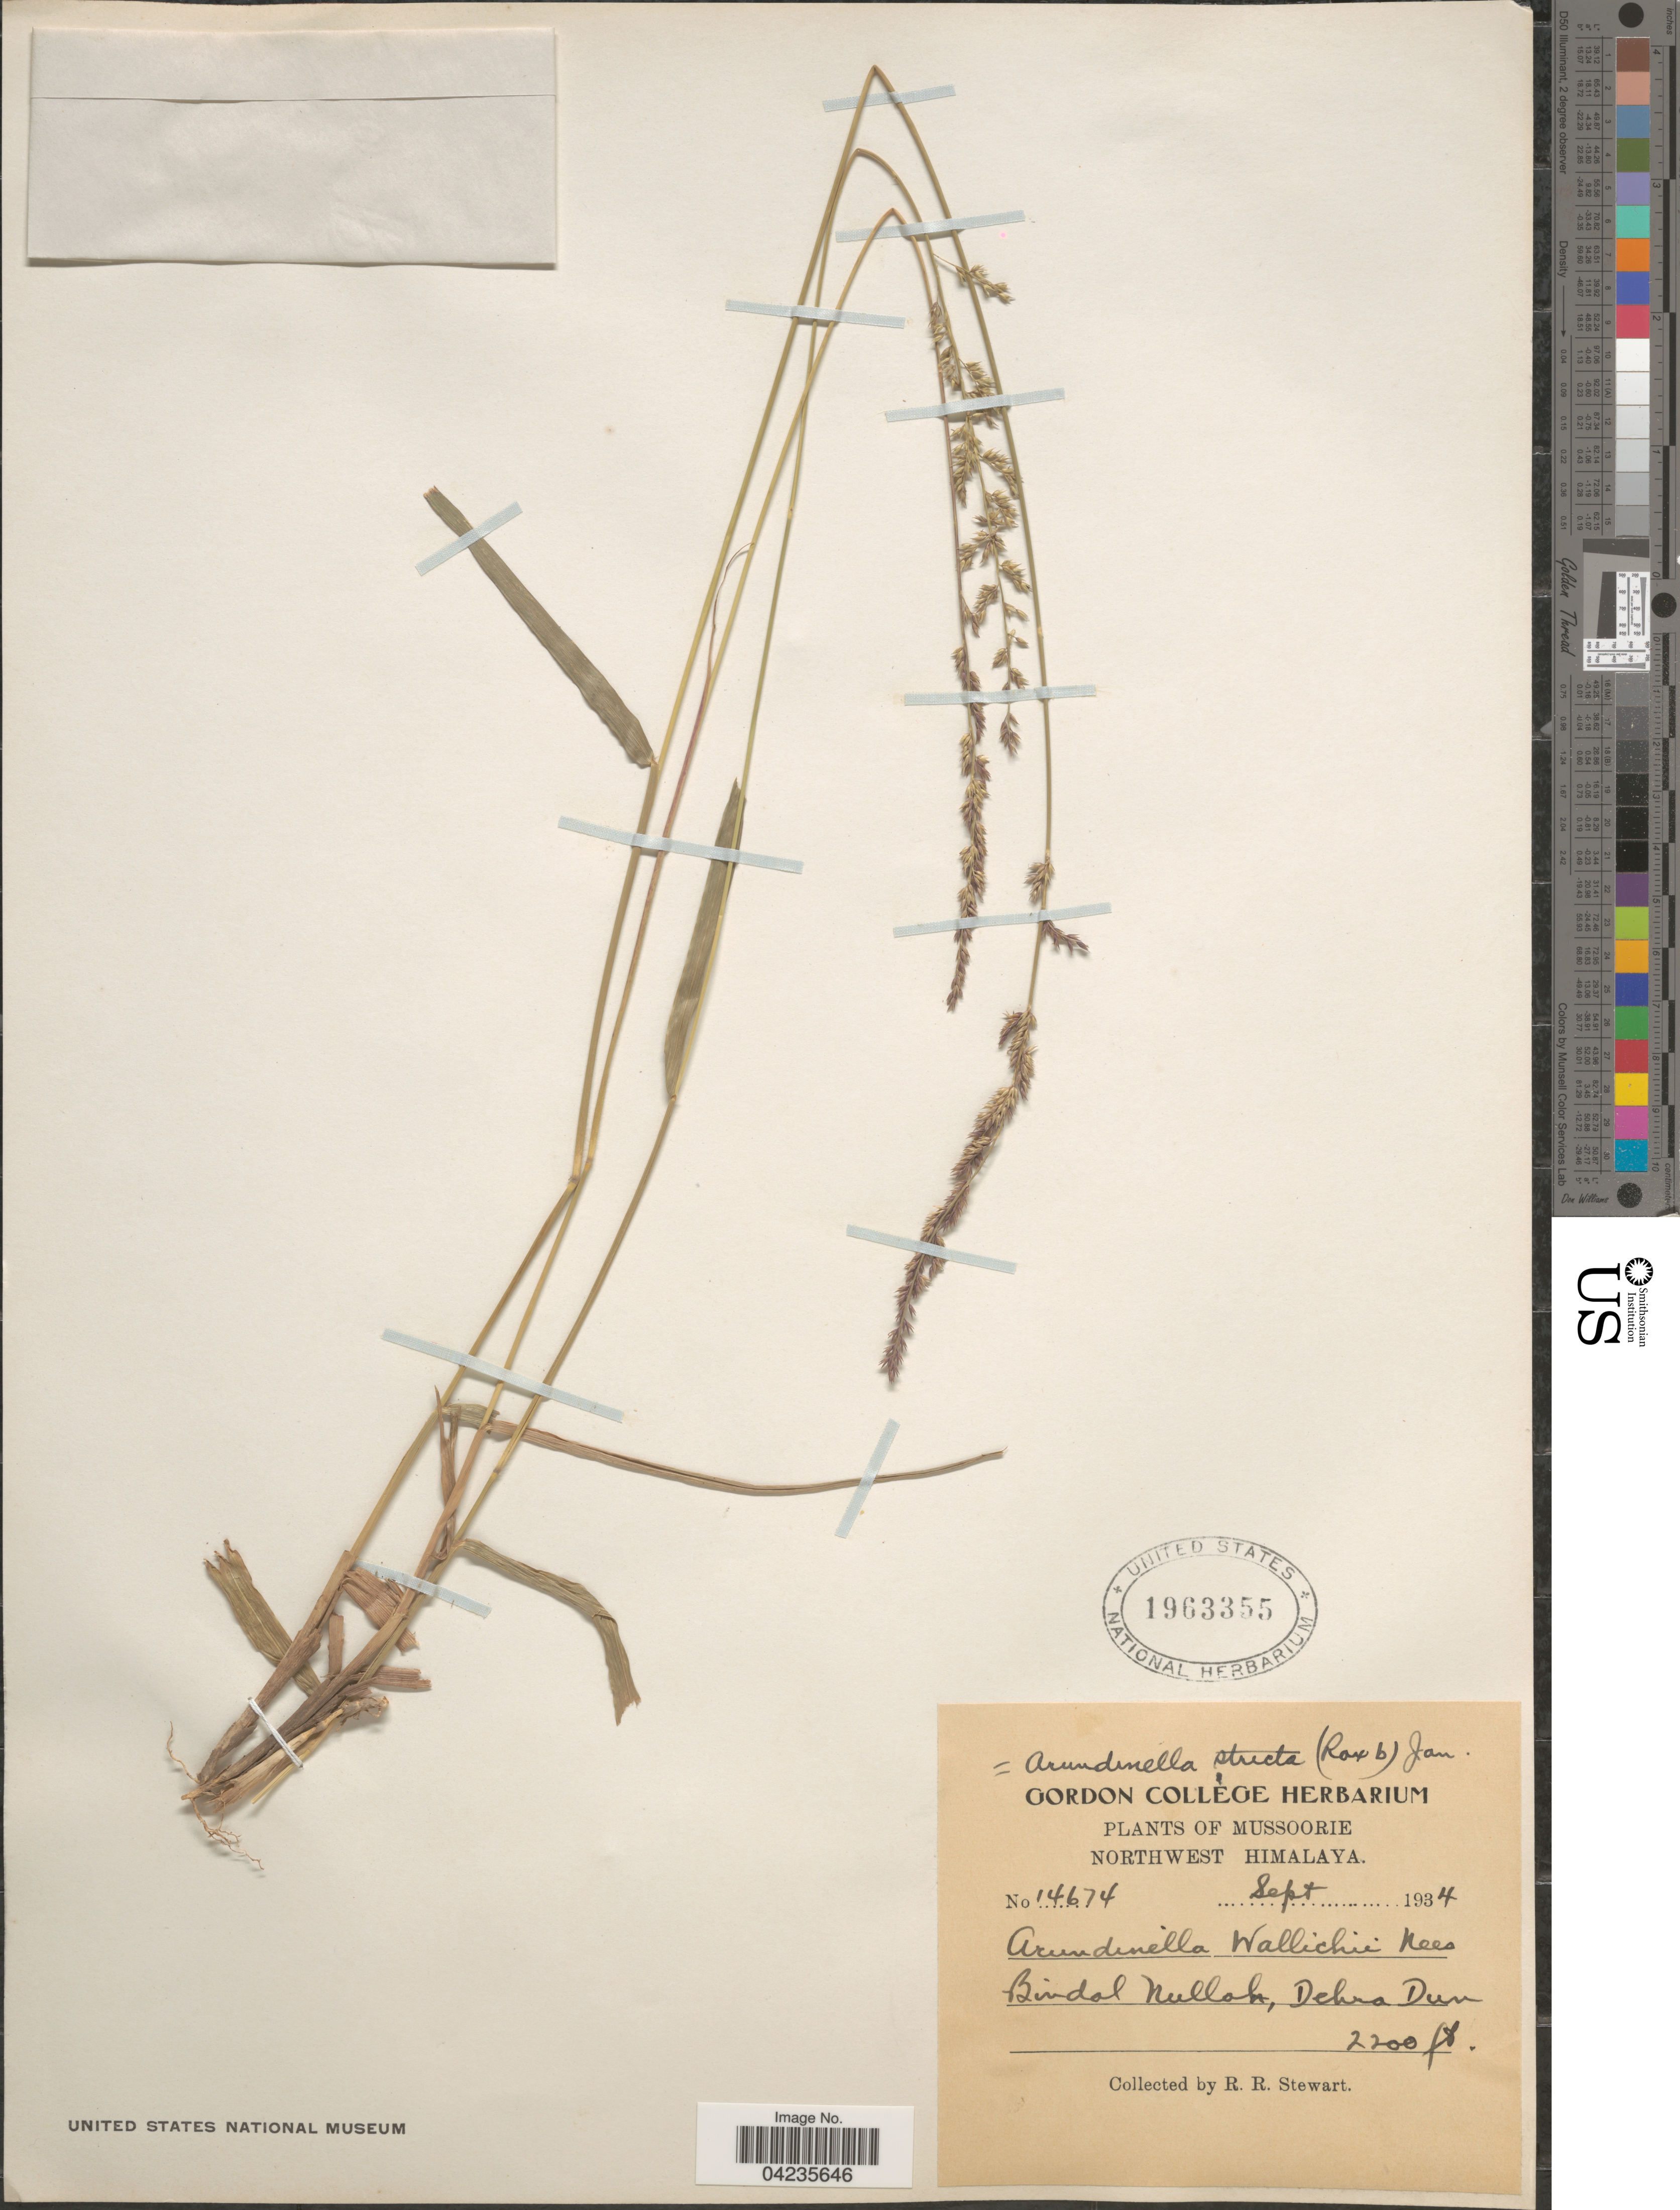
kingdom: Plantae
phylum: Tracheophyta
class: Liliopsida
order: Poales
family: Poaceae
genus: Arundinella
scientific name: Arundinella bengalensis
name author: (Spreng.) Druce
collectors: R. Stewart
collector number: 14674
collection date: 1934-09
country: India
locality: Mussoorie. Northwest Himalaya. Bindal Nullah, Dehra Dun.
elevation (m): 671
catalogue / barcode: US 1963355